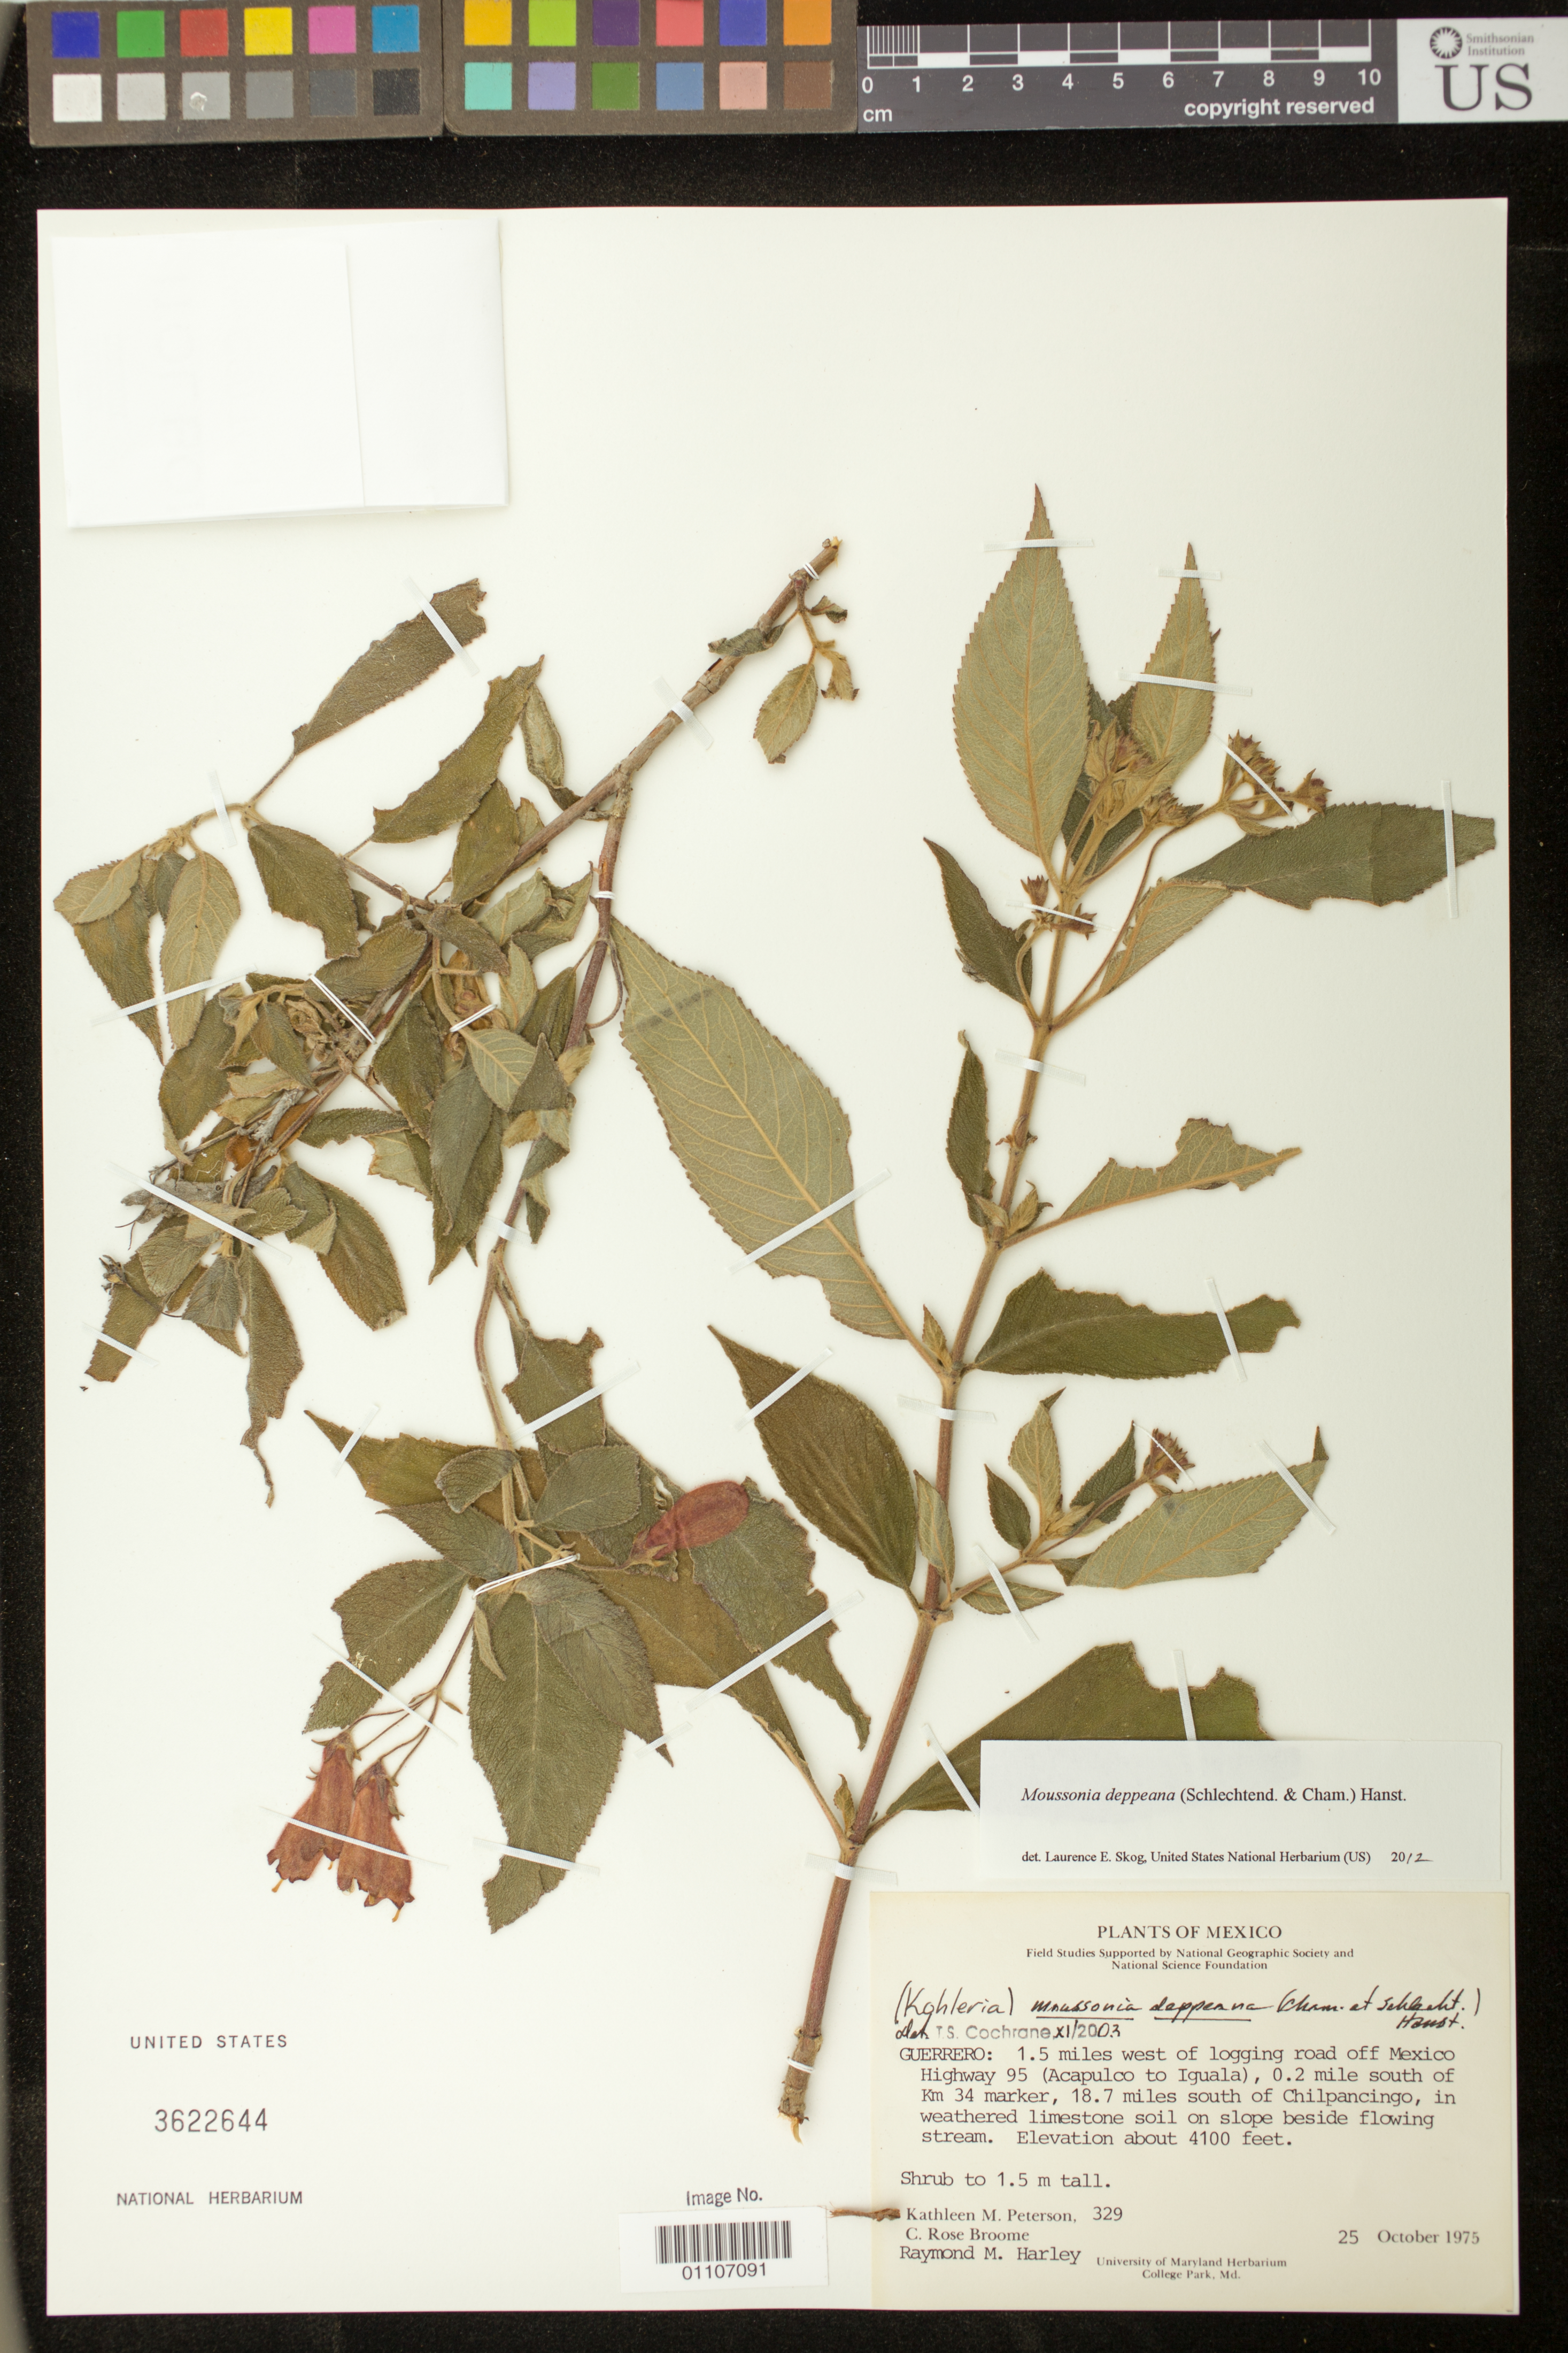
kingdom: Plantae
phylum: Tracheophyta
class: Magnoliopsida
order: Lamiales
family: Gesneriaceae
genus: Moussonia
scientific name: Moussonia deppeana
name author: (Schltdl. & Cham.) Klotzsch ex Hanst.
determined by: Skog, Laurence E.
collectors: K. Peterson, C. R. Broome & R. M. Harley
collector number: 329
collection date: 1975-10-25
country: Mexico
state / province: Guerrero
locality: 1.5 miles west of logging road off Mecixo Highway 95, , .2 miles south km marker 34, 18.7 miles S of Chilpancingo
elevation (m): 1250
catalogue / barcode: US 3622644